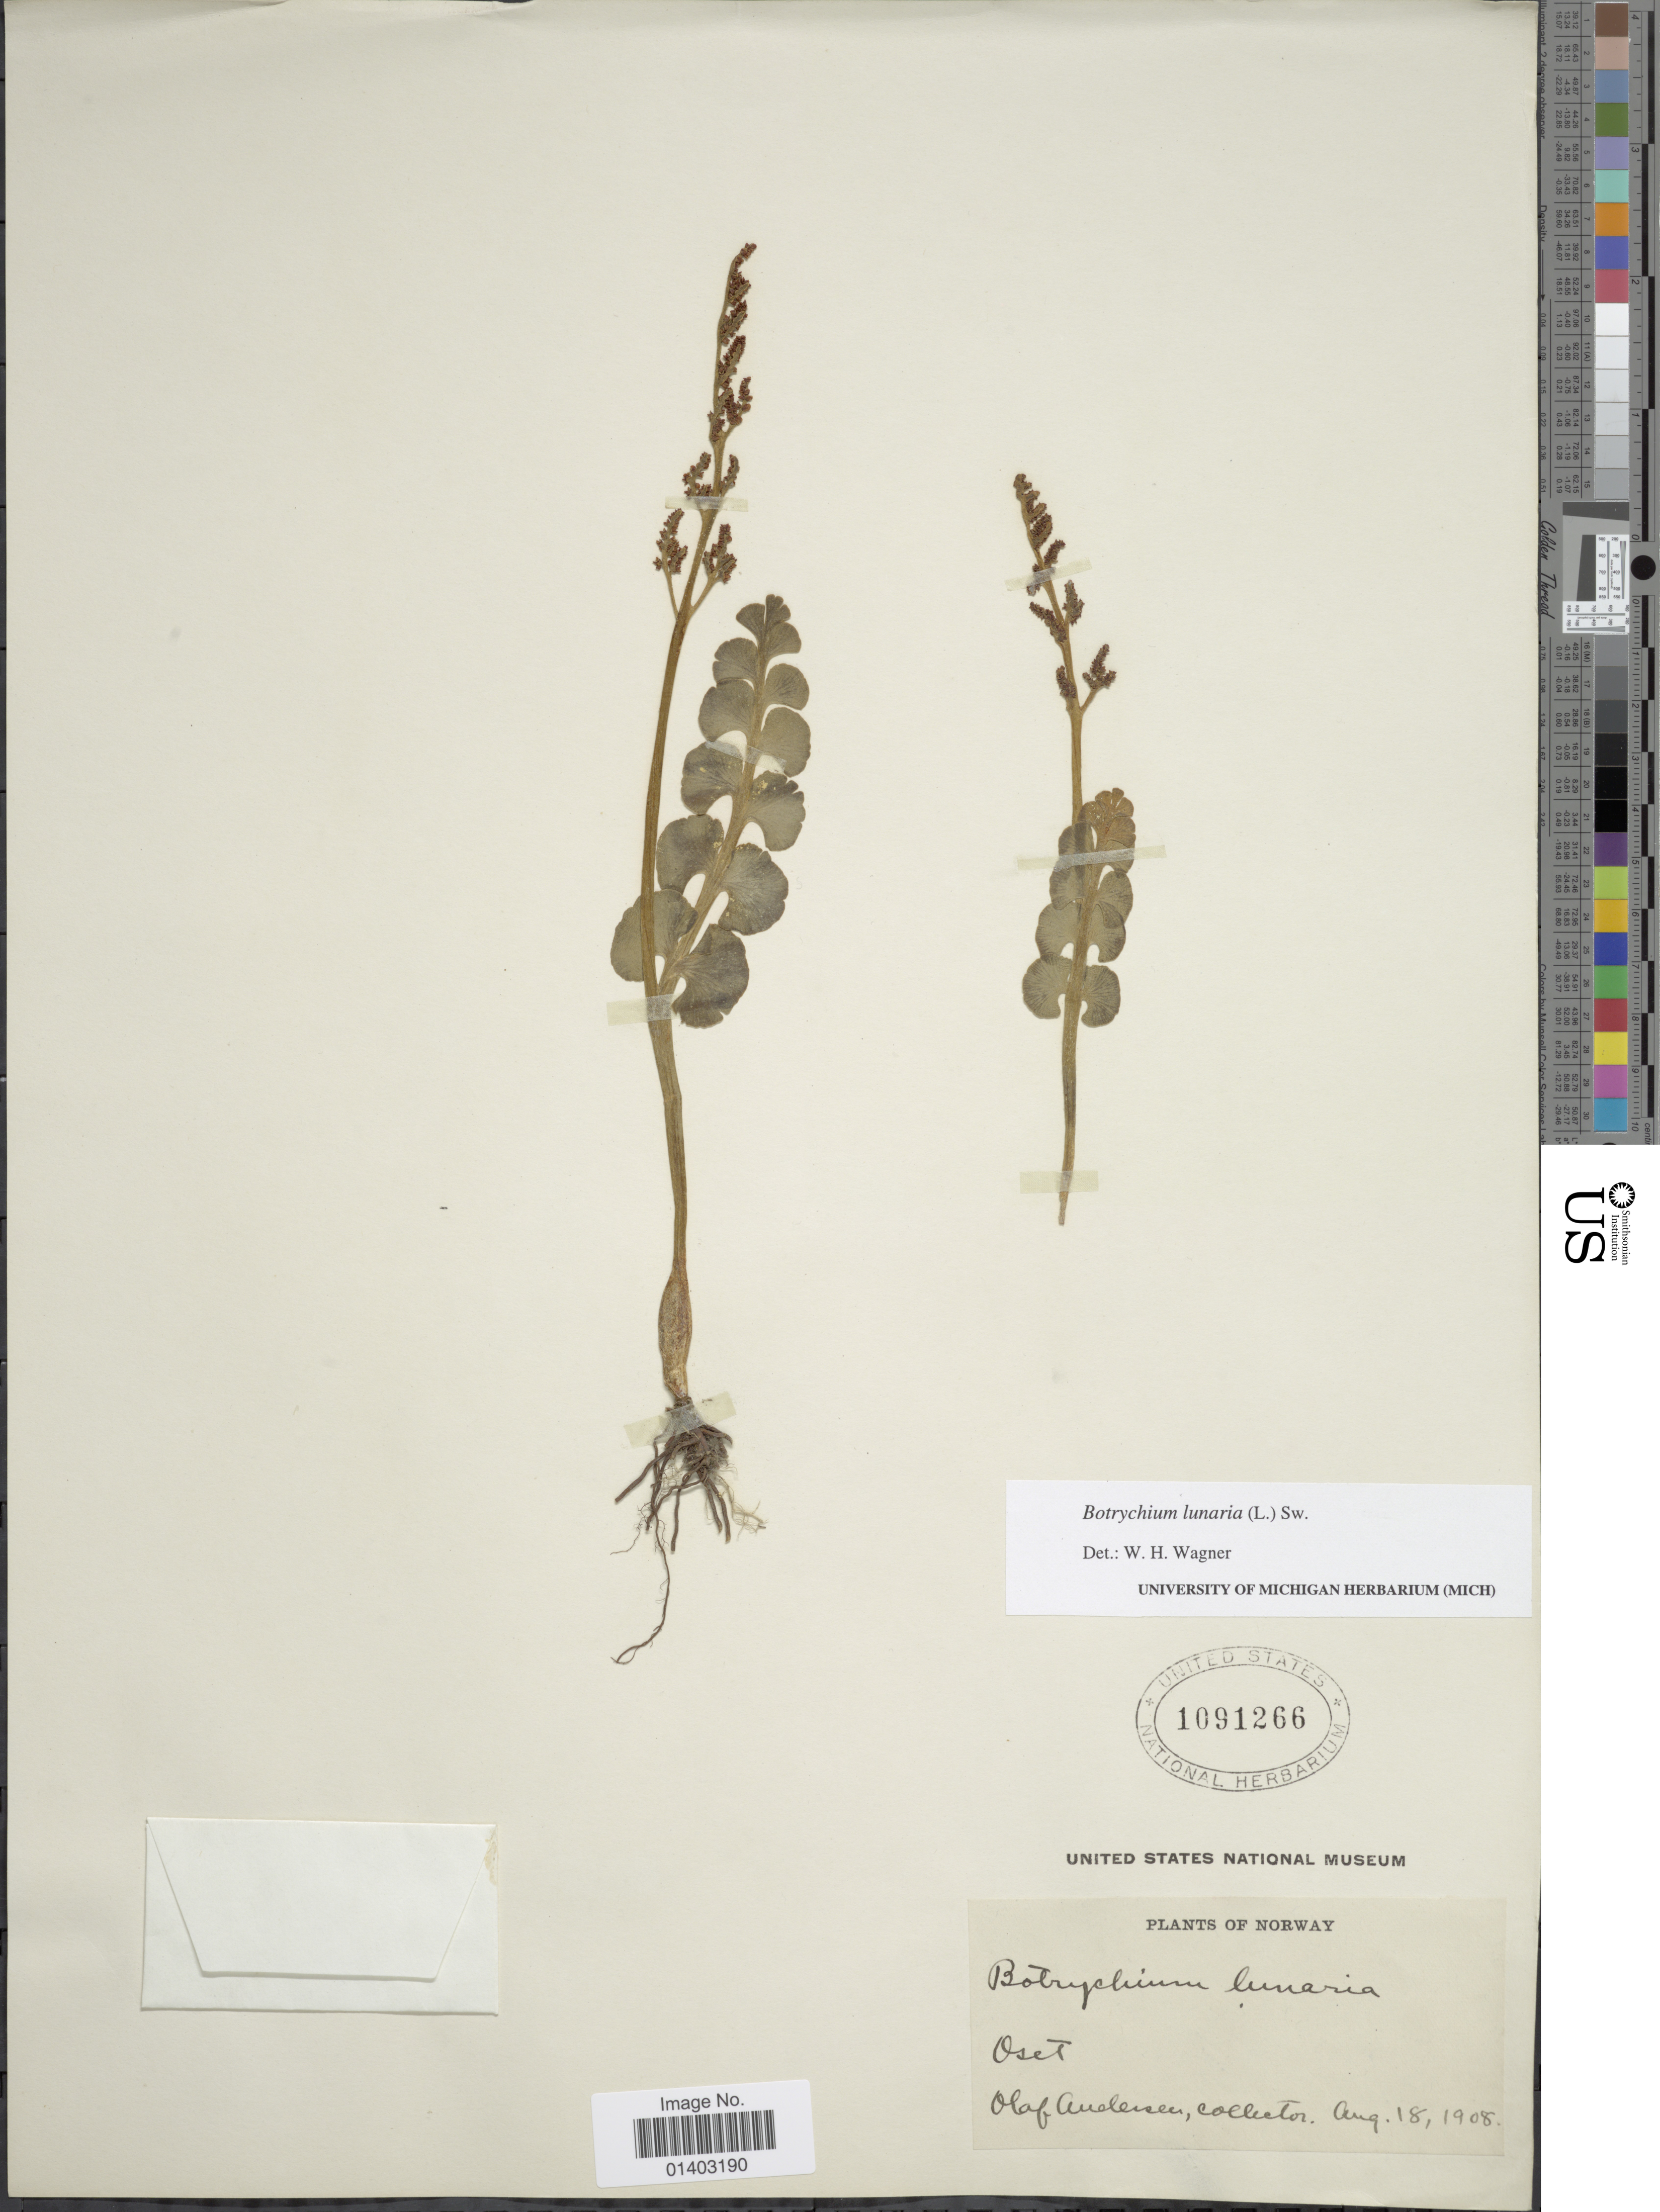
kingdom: Plantae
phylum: Tracheophyta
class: Polypodiopsida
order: Ophioglossales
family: Ophioglossaceae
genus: Botrychium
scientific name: Botrychium lunaria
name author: (L.) Sw.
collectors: O. Andersen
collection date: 1908-08-18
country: Norway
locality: Oset.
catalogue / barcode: US 1091266